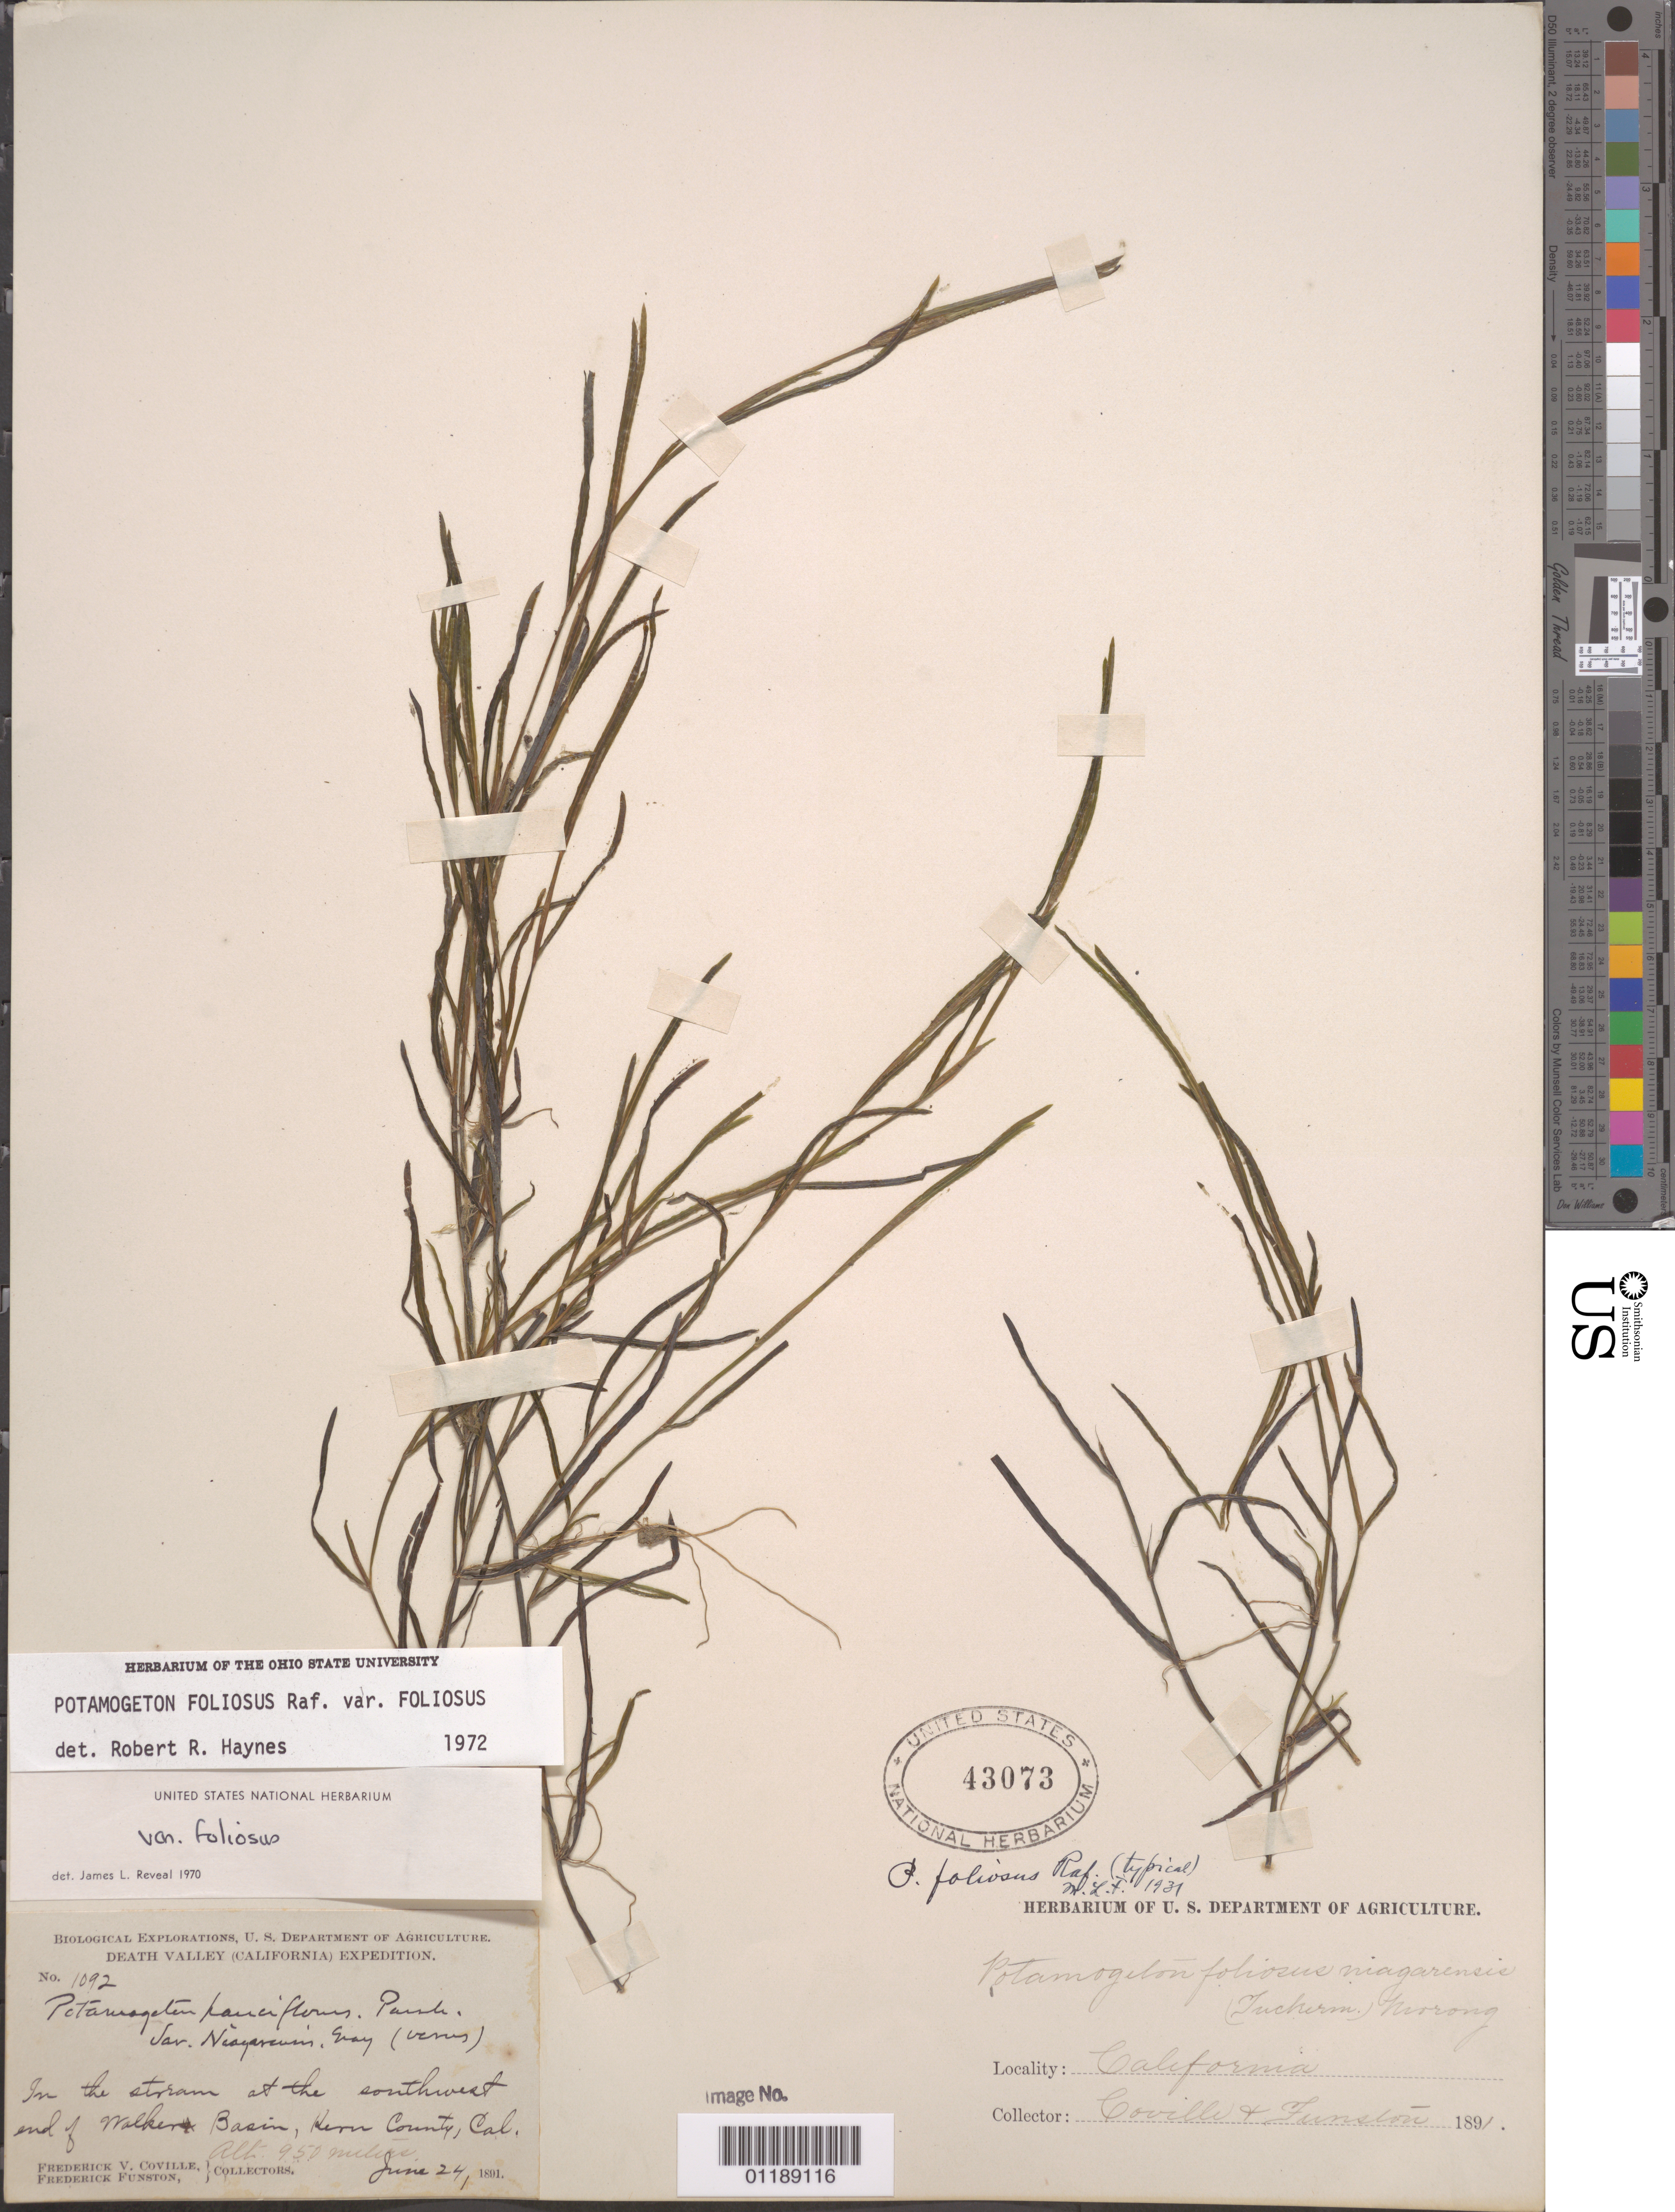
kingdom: Plantae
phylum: Tracheophyta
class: Liliopsida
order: Alismatales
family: Potamogetonaceae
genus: Potamogeton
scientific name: Potamogeton foliosus subsp. foliosus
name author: Raf.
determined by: Haynes, R. R.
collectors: F. V. Coville, F. Funston & V. O. Bailey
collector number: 1092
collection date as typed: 24 Jun 1891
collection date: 1891-06-24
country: United States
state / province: California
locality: In the stream at the southwest end of Walker Basin.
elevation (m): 950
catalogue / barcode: US 43073